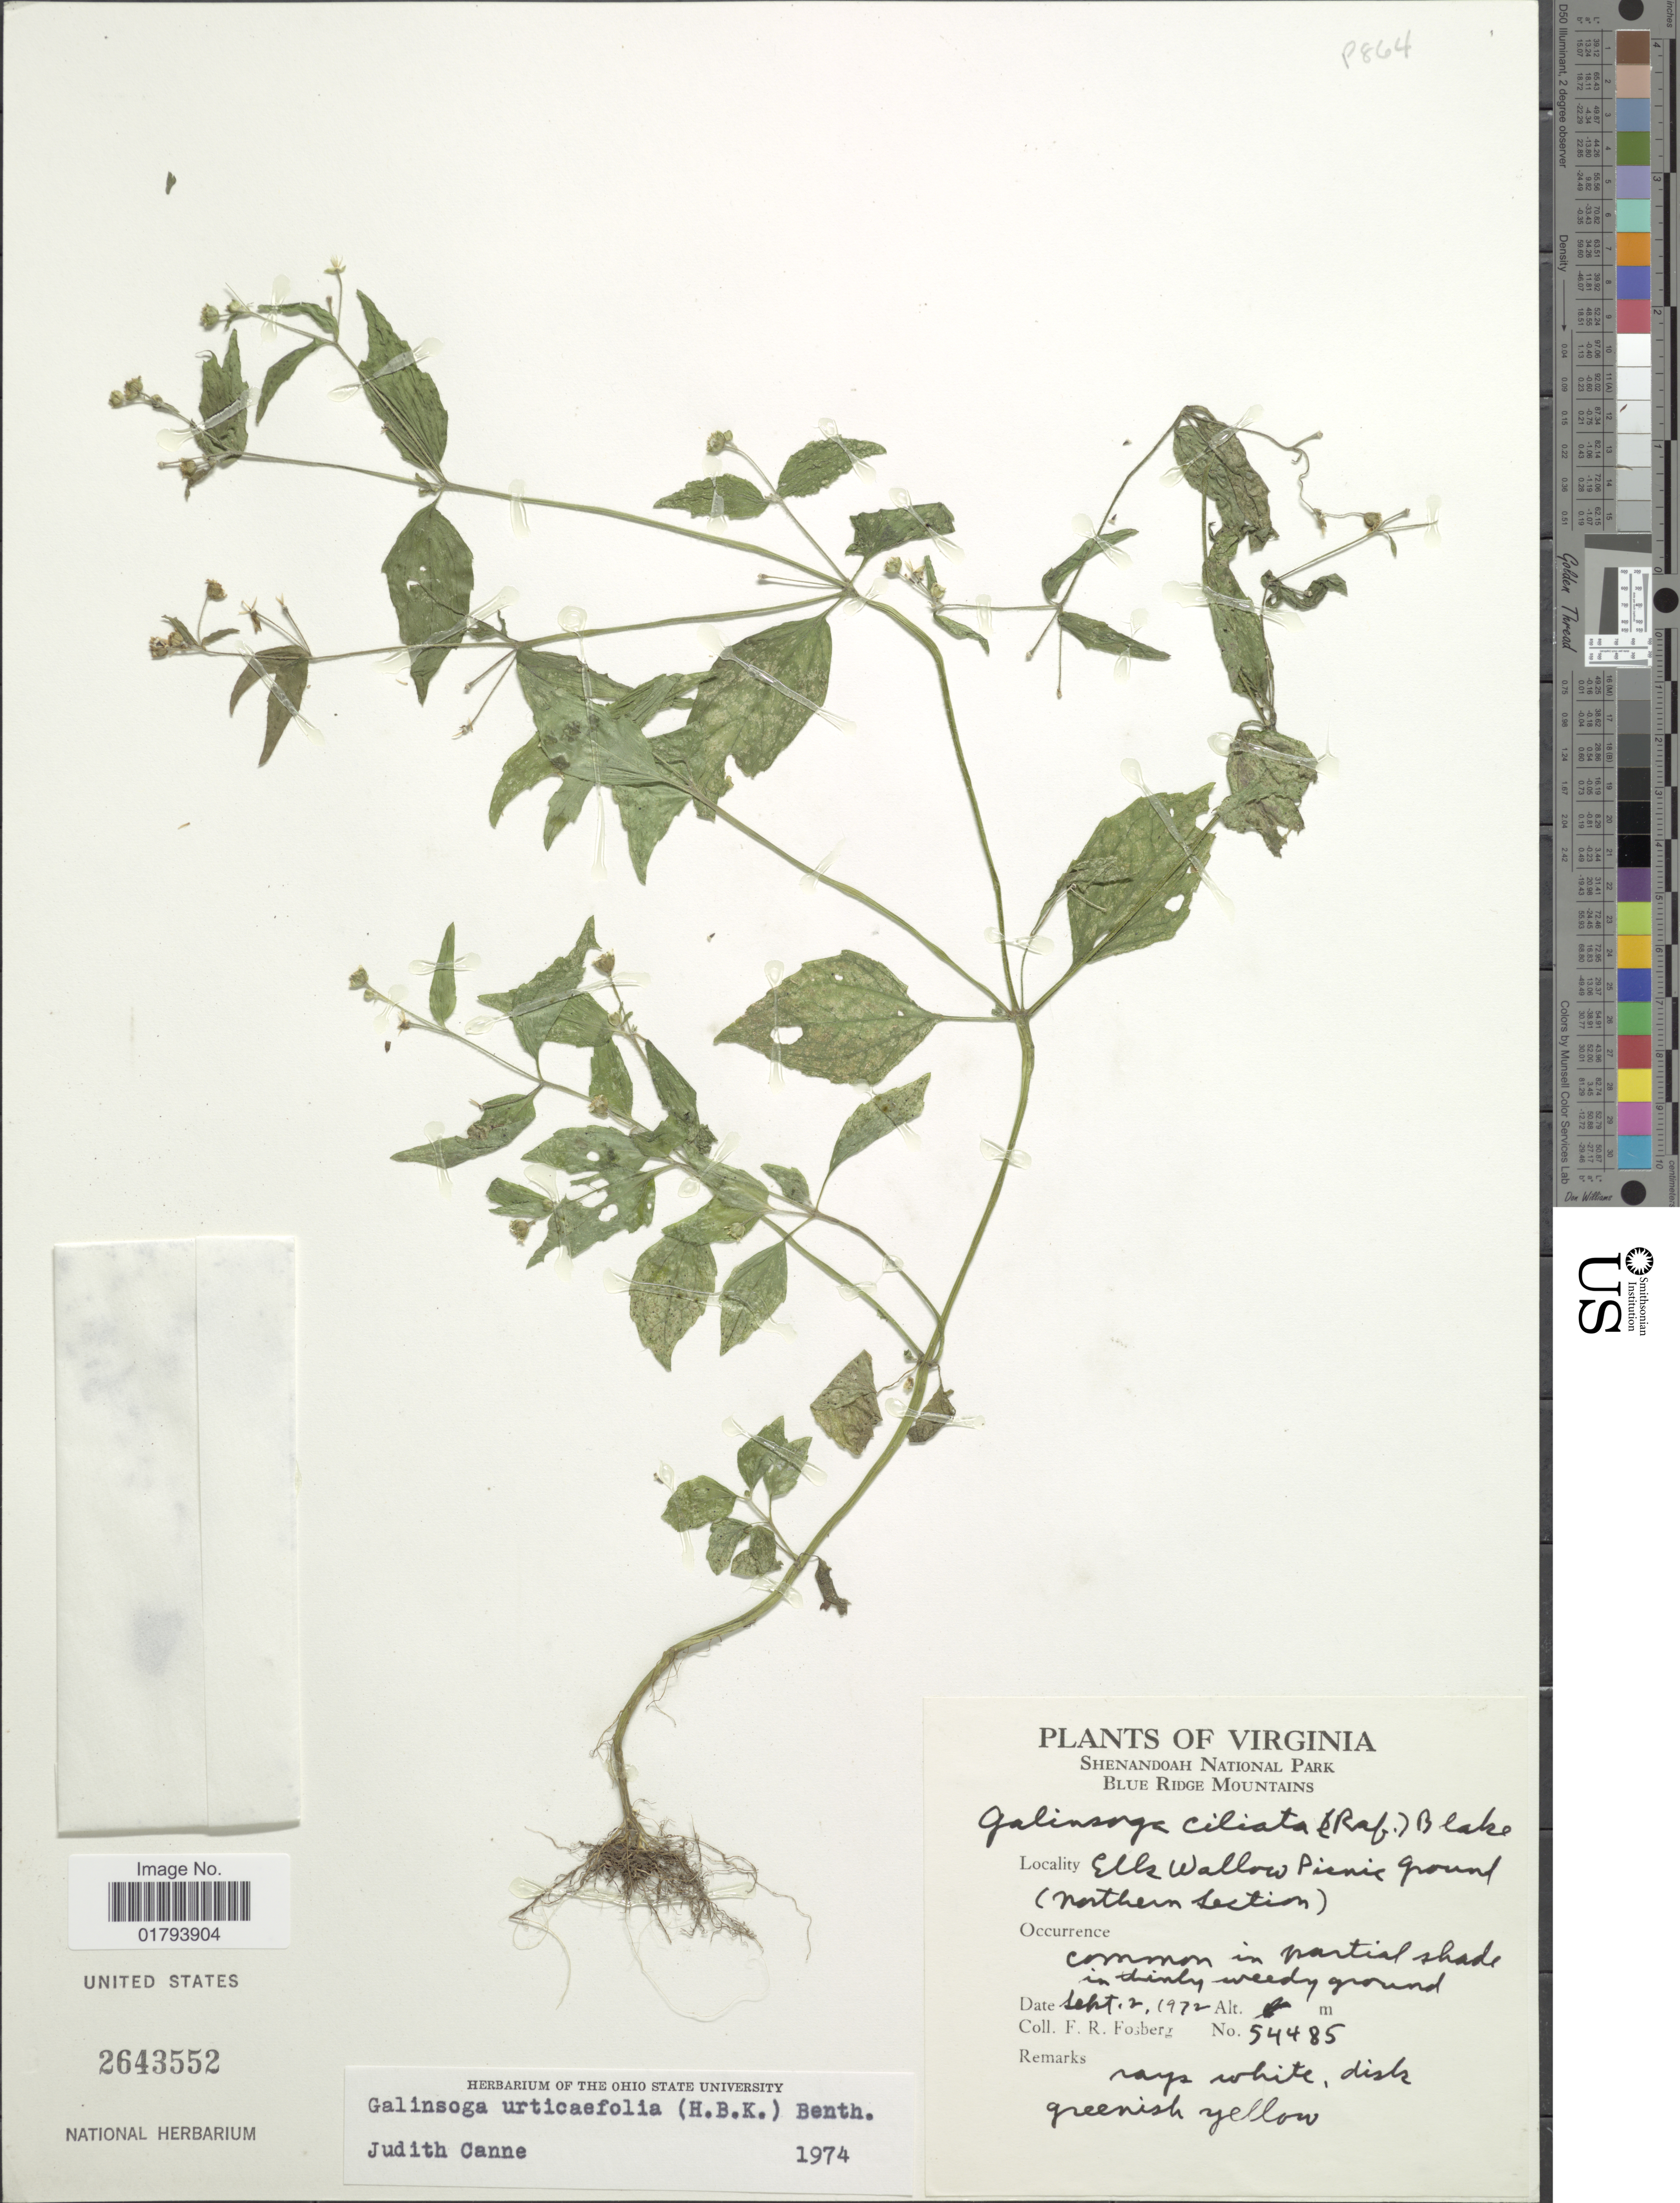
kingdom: Plantae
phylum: Tracheophyta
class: Magnoliopsida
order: Asterales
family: Asteraceae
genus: Galinsoga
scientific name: Galinsoga urticaefolia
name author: Ruiz & Pav.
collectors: F. R. Fosberg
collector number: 54458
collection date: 1972-09-02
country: United States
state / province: Virginia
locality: Elk Wallow picnic ground (northern section), Shenandoah National Park, Blue Ridge Mountains.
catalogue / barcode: US 2643552